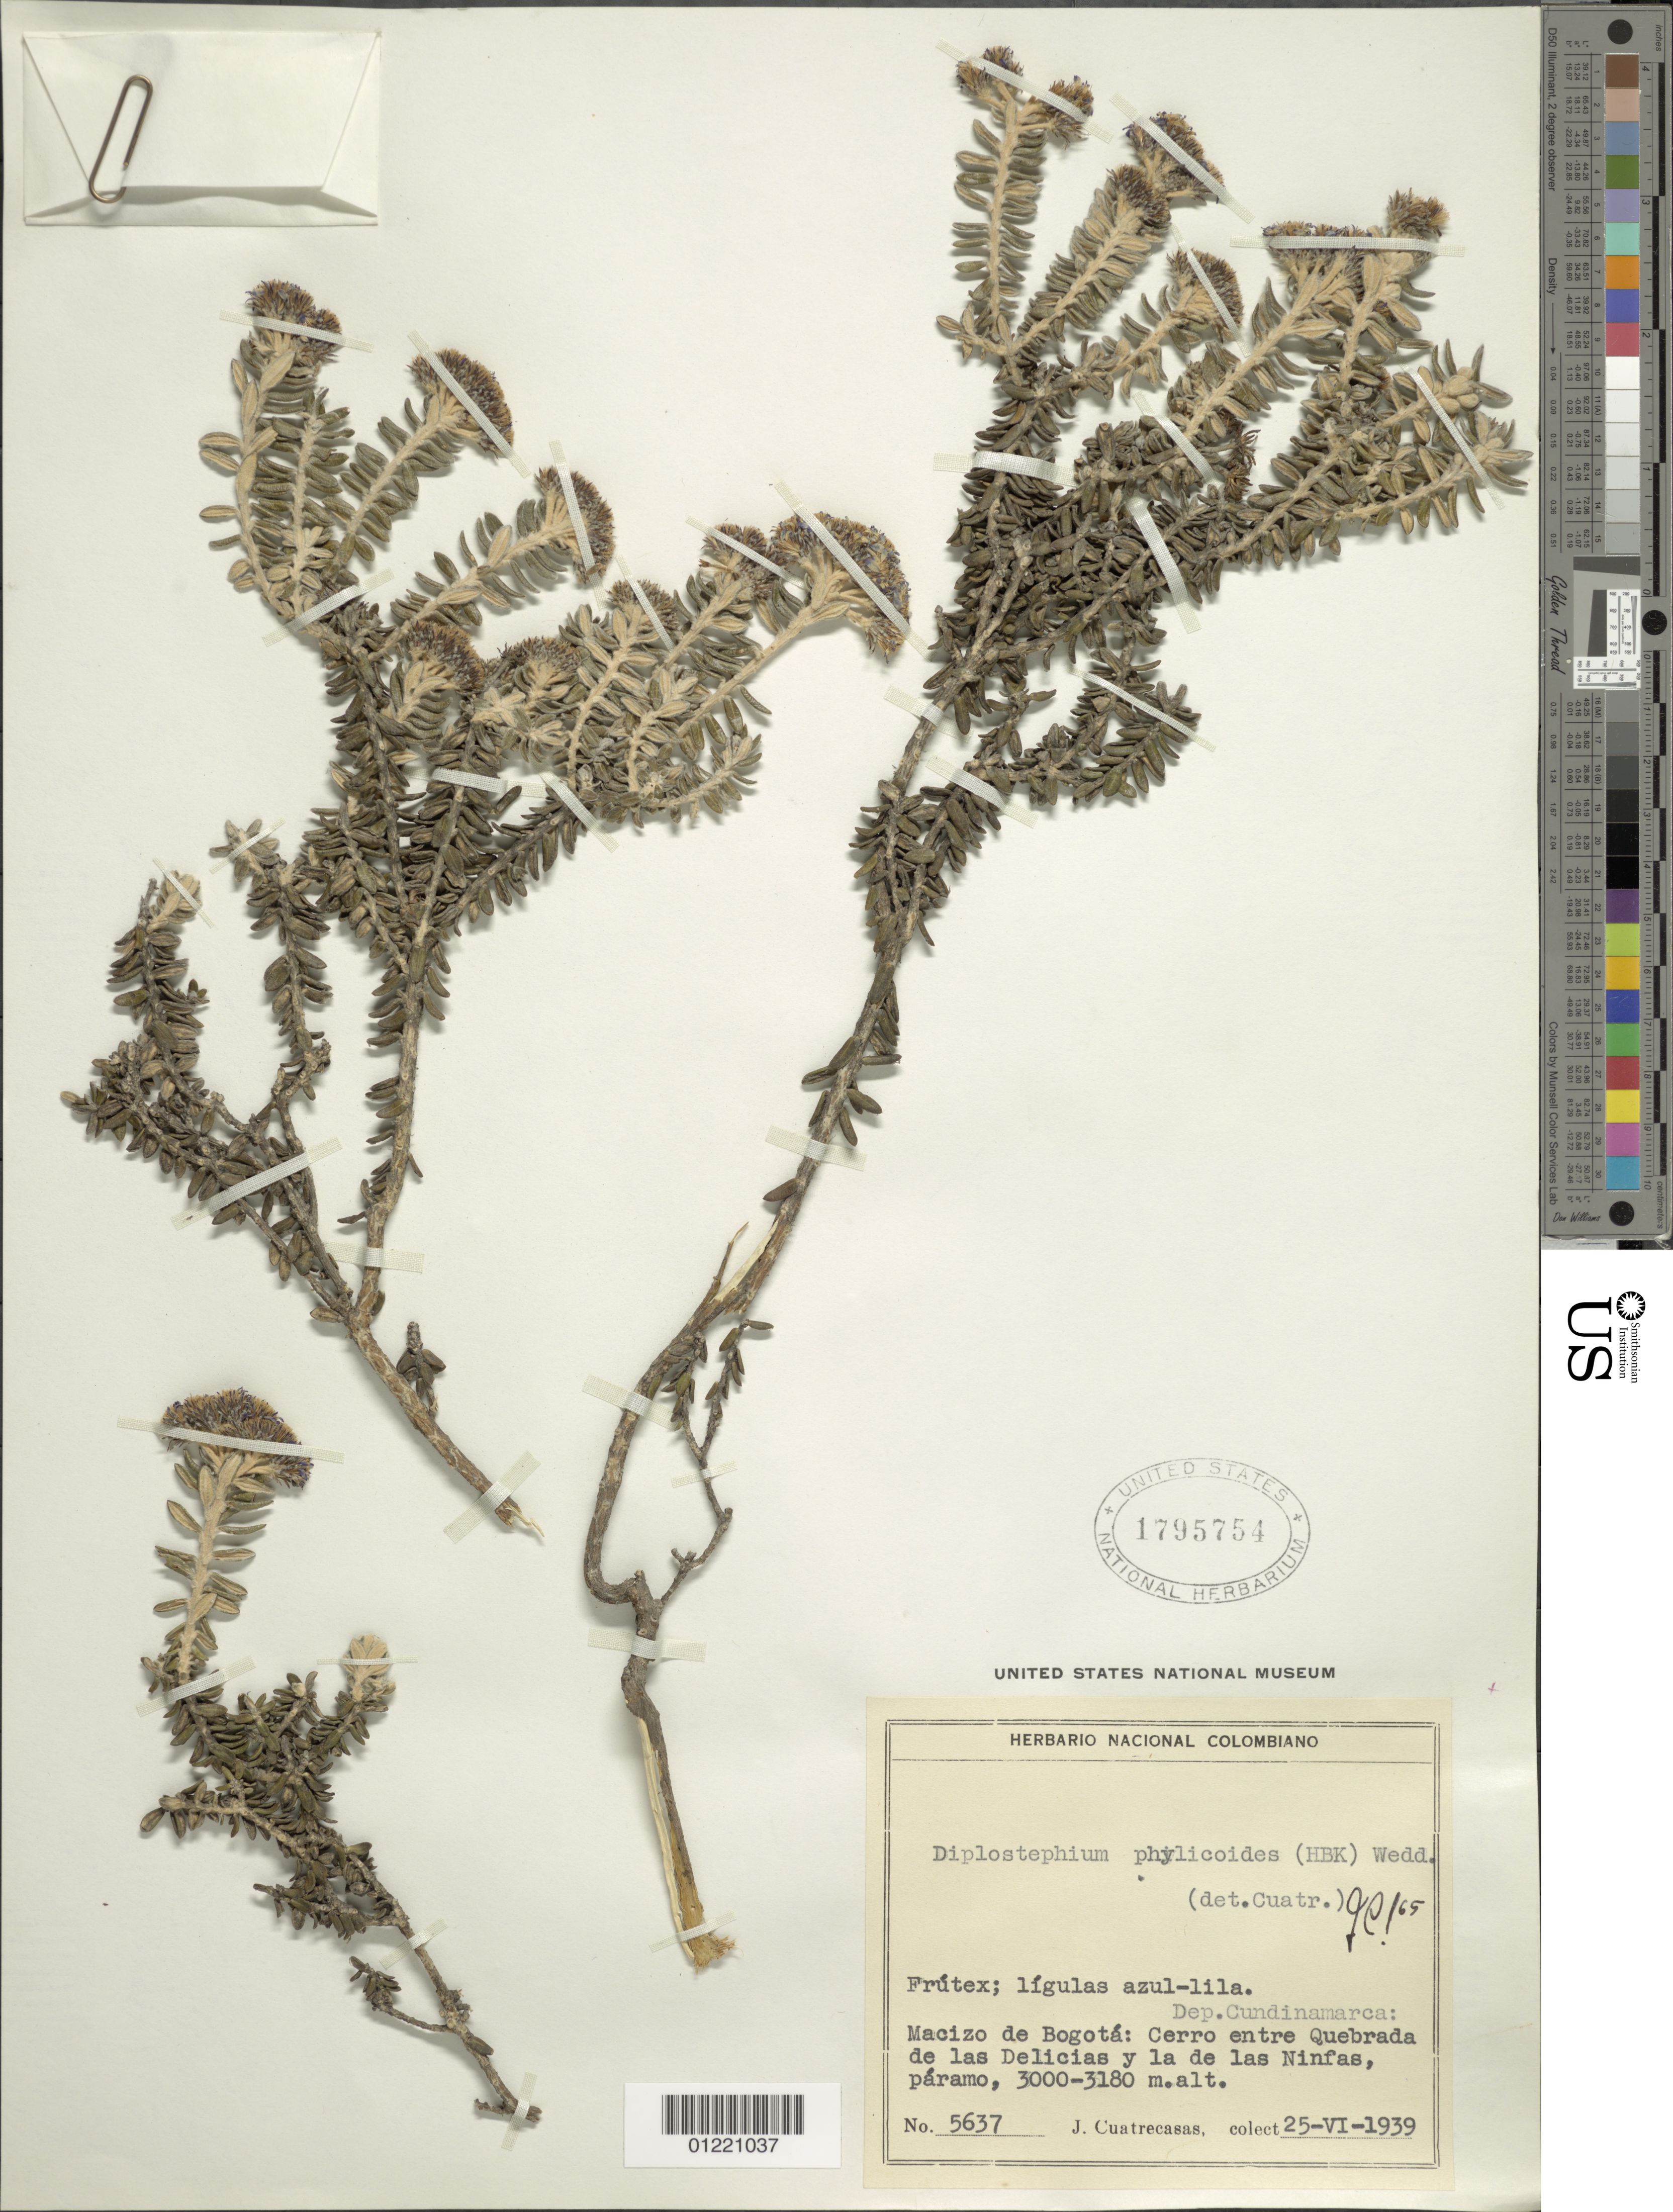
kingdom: Plantae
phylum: Tracheophyta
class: Magnoliopsida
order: Asterales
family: Asteraceae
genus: Diplostephium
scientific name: Diplostephium phylicoides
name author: (Kunth) Wedd.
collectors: J. Cuatrecasas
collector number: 5637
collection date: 1939-06-25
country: Colombia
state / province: Cundinamarca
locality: Macizo de Bogota: Cerro entre Quebrada de las Delicias y la de las Ninfas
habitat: paramo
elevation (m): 3000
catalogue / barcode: US 1795754